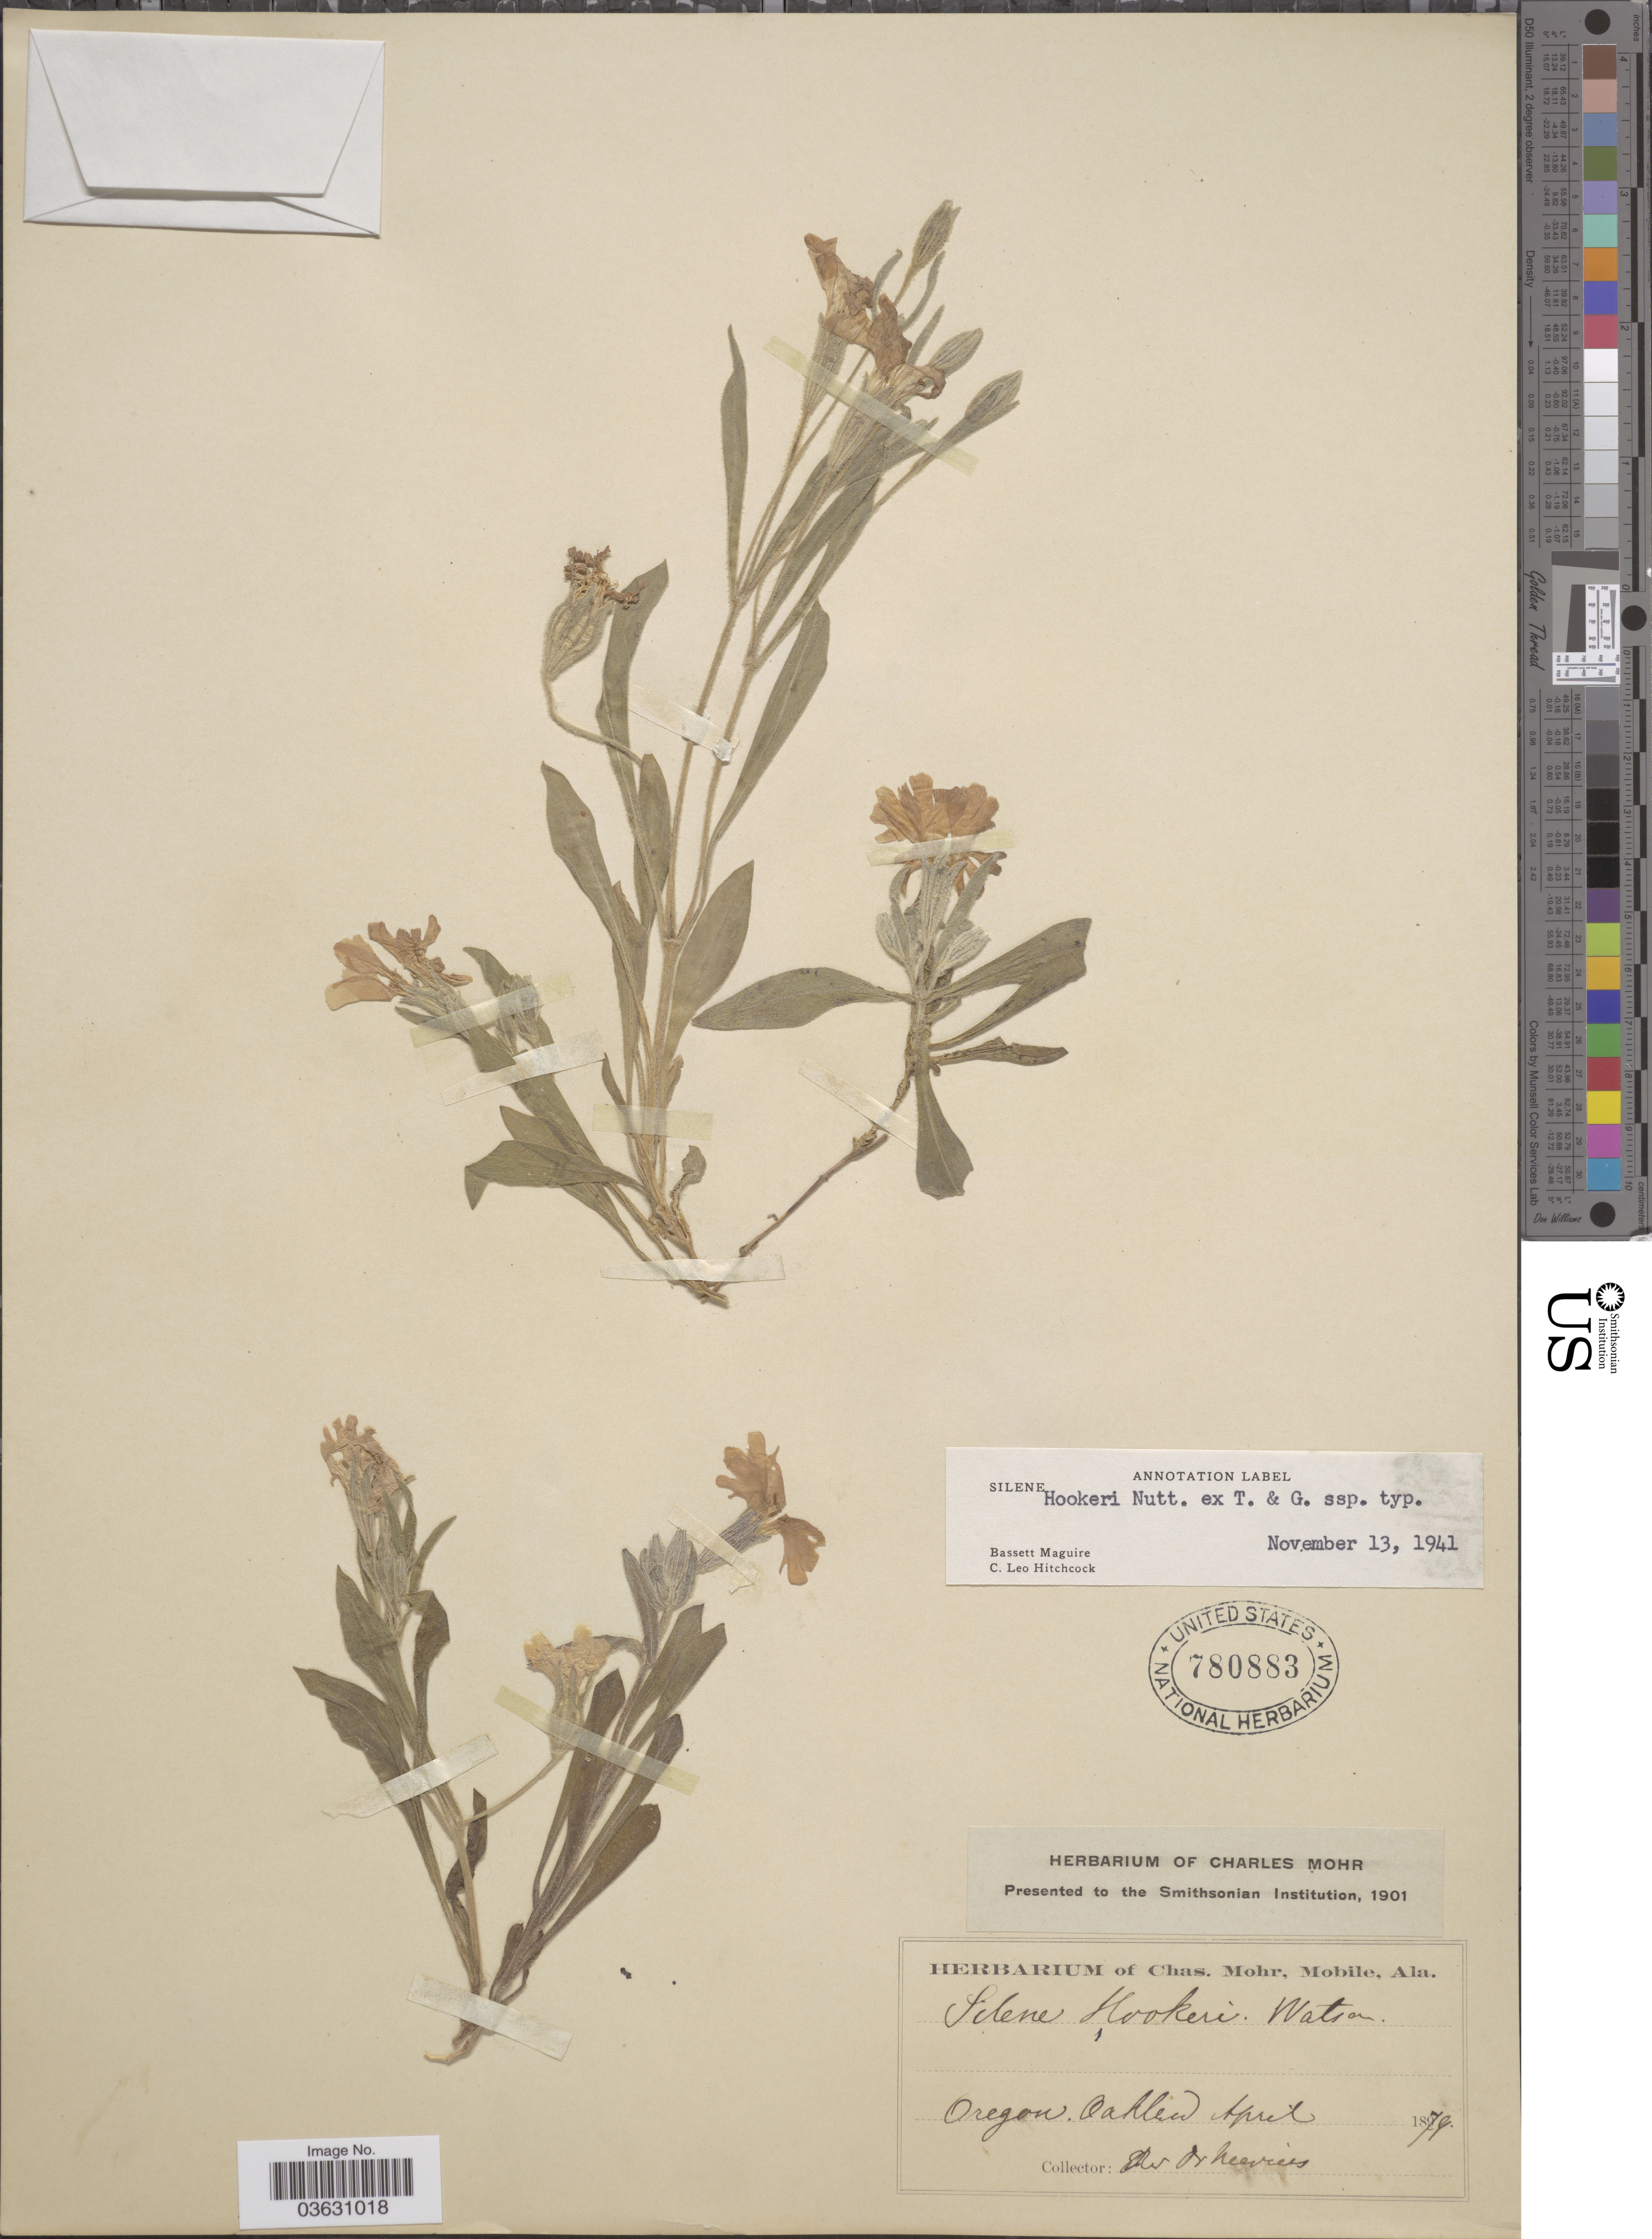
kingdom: Plantae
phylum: Tracheophyta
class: Magnoliopsida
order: Caryophyllales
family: Caryophyllaceae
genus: Silene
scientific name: Silene hookeri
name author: Nutt.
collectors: R. Nevius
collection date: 1879-04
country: United States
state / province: Oregon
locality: Oakland.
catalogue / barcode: US 780883